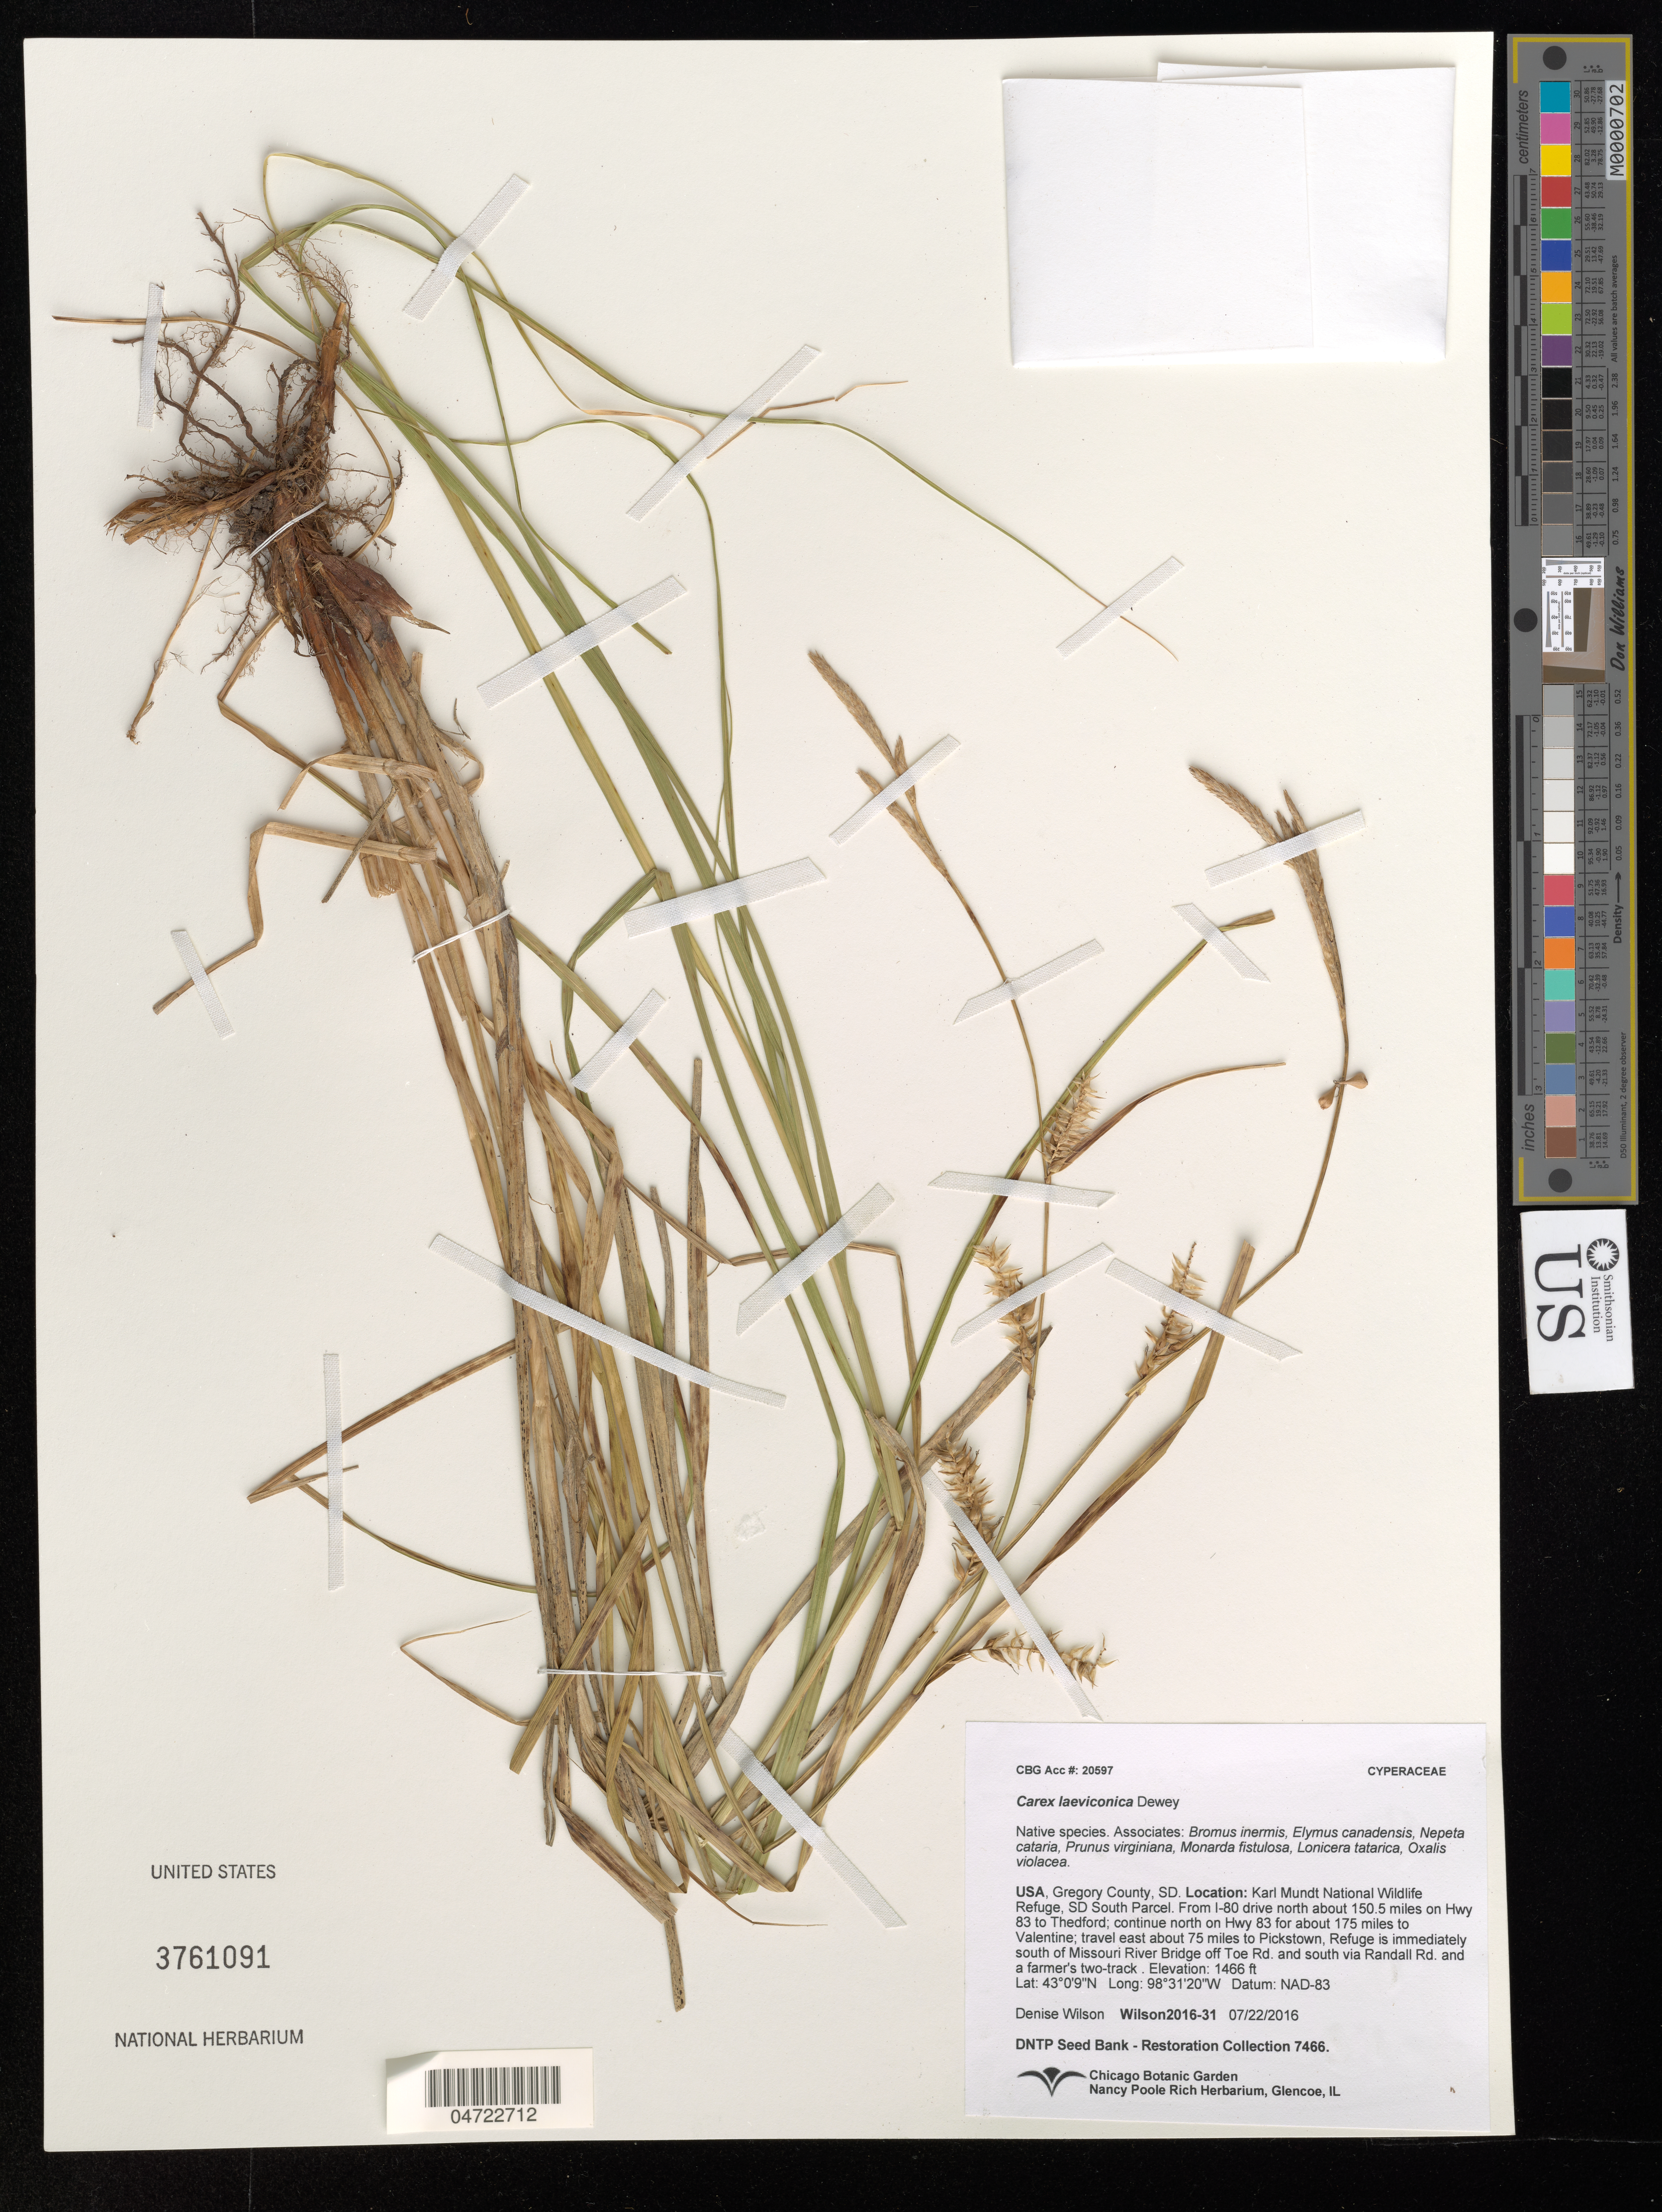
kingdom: Plantae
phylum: Tracheophyta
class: Liliopsida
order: Poales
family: Cyperaceae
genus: Carex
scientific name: Carex laeviconica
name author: Dewey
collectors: D. Wilson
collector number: Wilson2016-31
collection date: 2016-07-22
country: United States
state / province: South Dakota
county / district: Gregory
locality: Gregory County. Karl Mundt National Wildlife Refuge, SD South Parcel. From I-80 drive north about 150.5 miles on Hwy 83 to Thedford; continue north on Hwy 83 for about 175 miles to Valentine; travel east about 75 miles to Pickstown, Refuge is immediately south of Missouri River Bridge off Toe Rd. and south via Randall Rd. and a farmer's two-track.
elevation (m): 447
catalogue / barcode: US 3761091